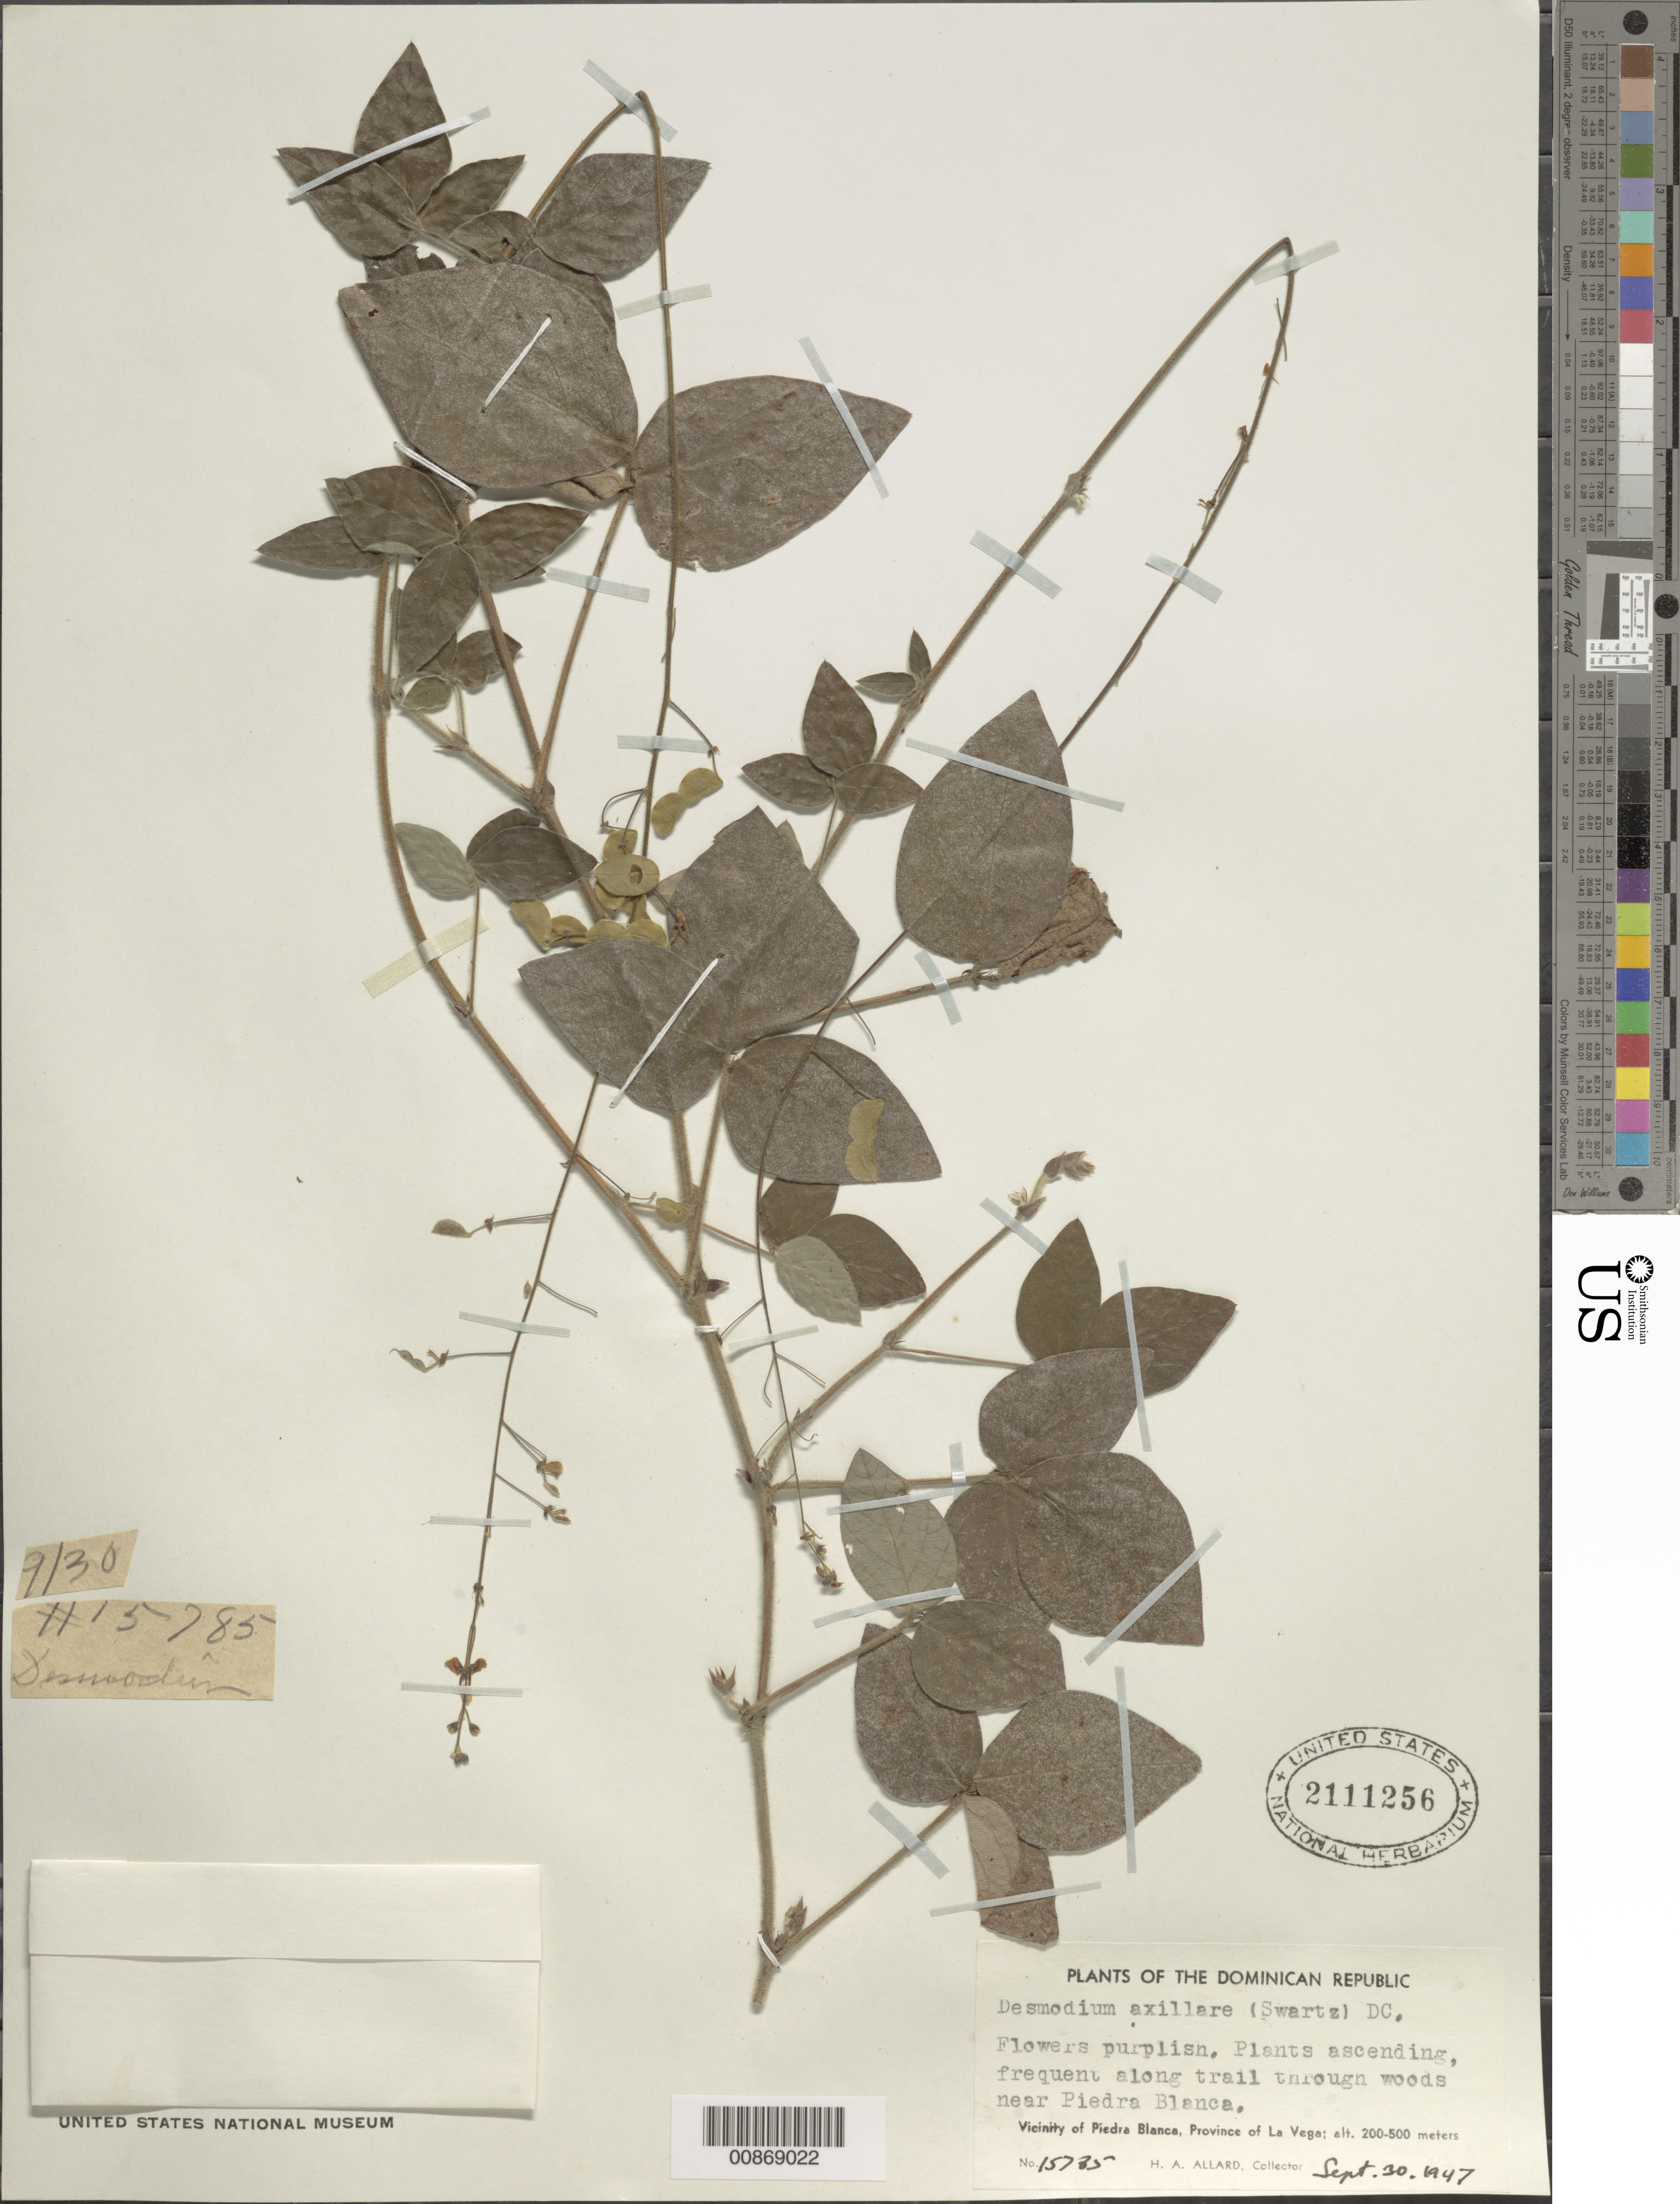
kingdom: Plantae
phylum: Tracheophyta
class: Magnoliopsida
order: Fabales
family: Fabaceae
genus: Desmodium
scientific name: Desmodium axillare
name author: (Sw.) DC.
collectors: H. A. Allard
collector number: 15785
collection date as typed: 30 Sep 1947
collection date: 1947-09-30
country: Dominican Republic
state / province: La Vega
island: Hispaniola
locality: Near Piedra Blanca.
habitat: Frequent along trail through woods.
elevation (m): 200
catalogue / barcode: US 2111256